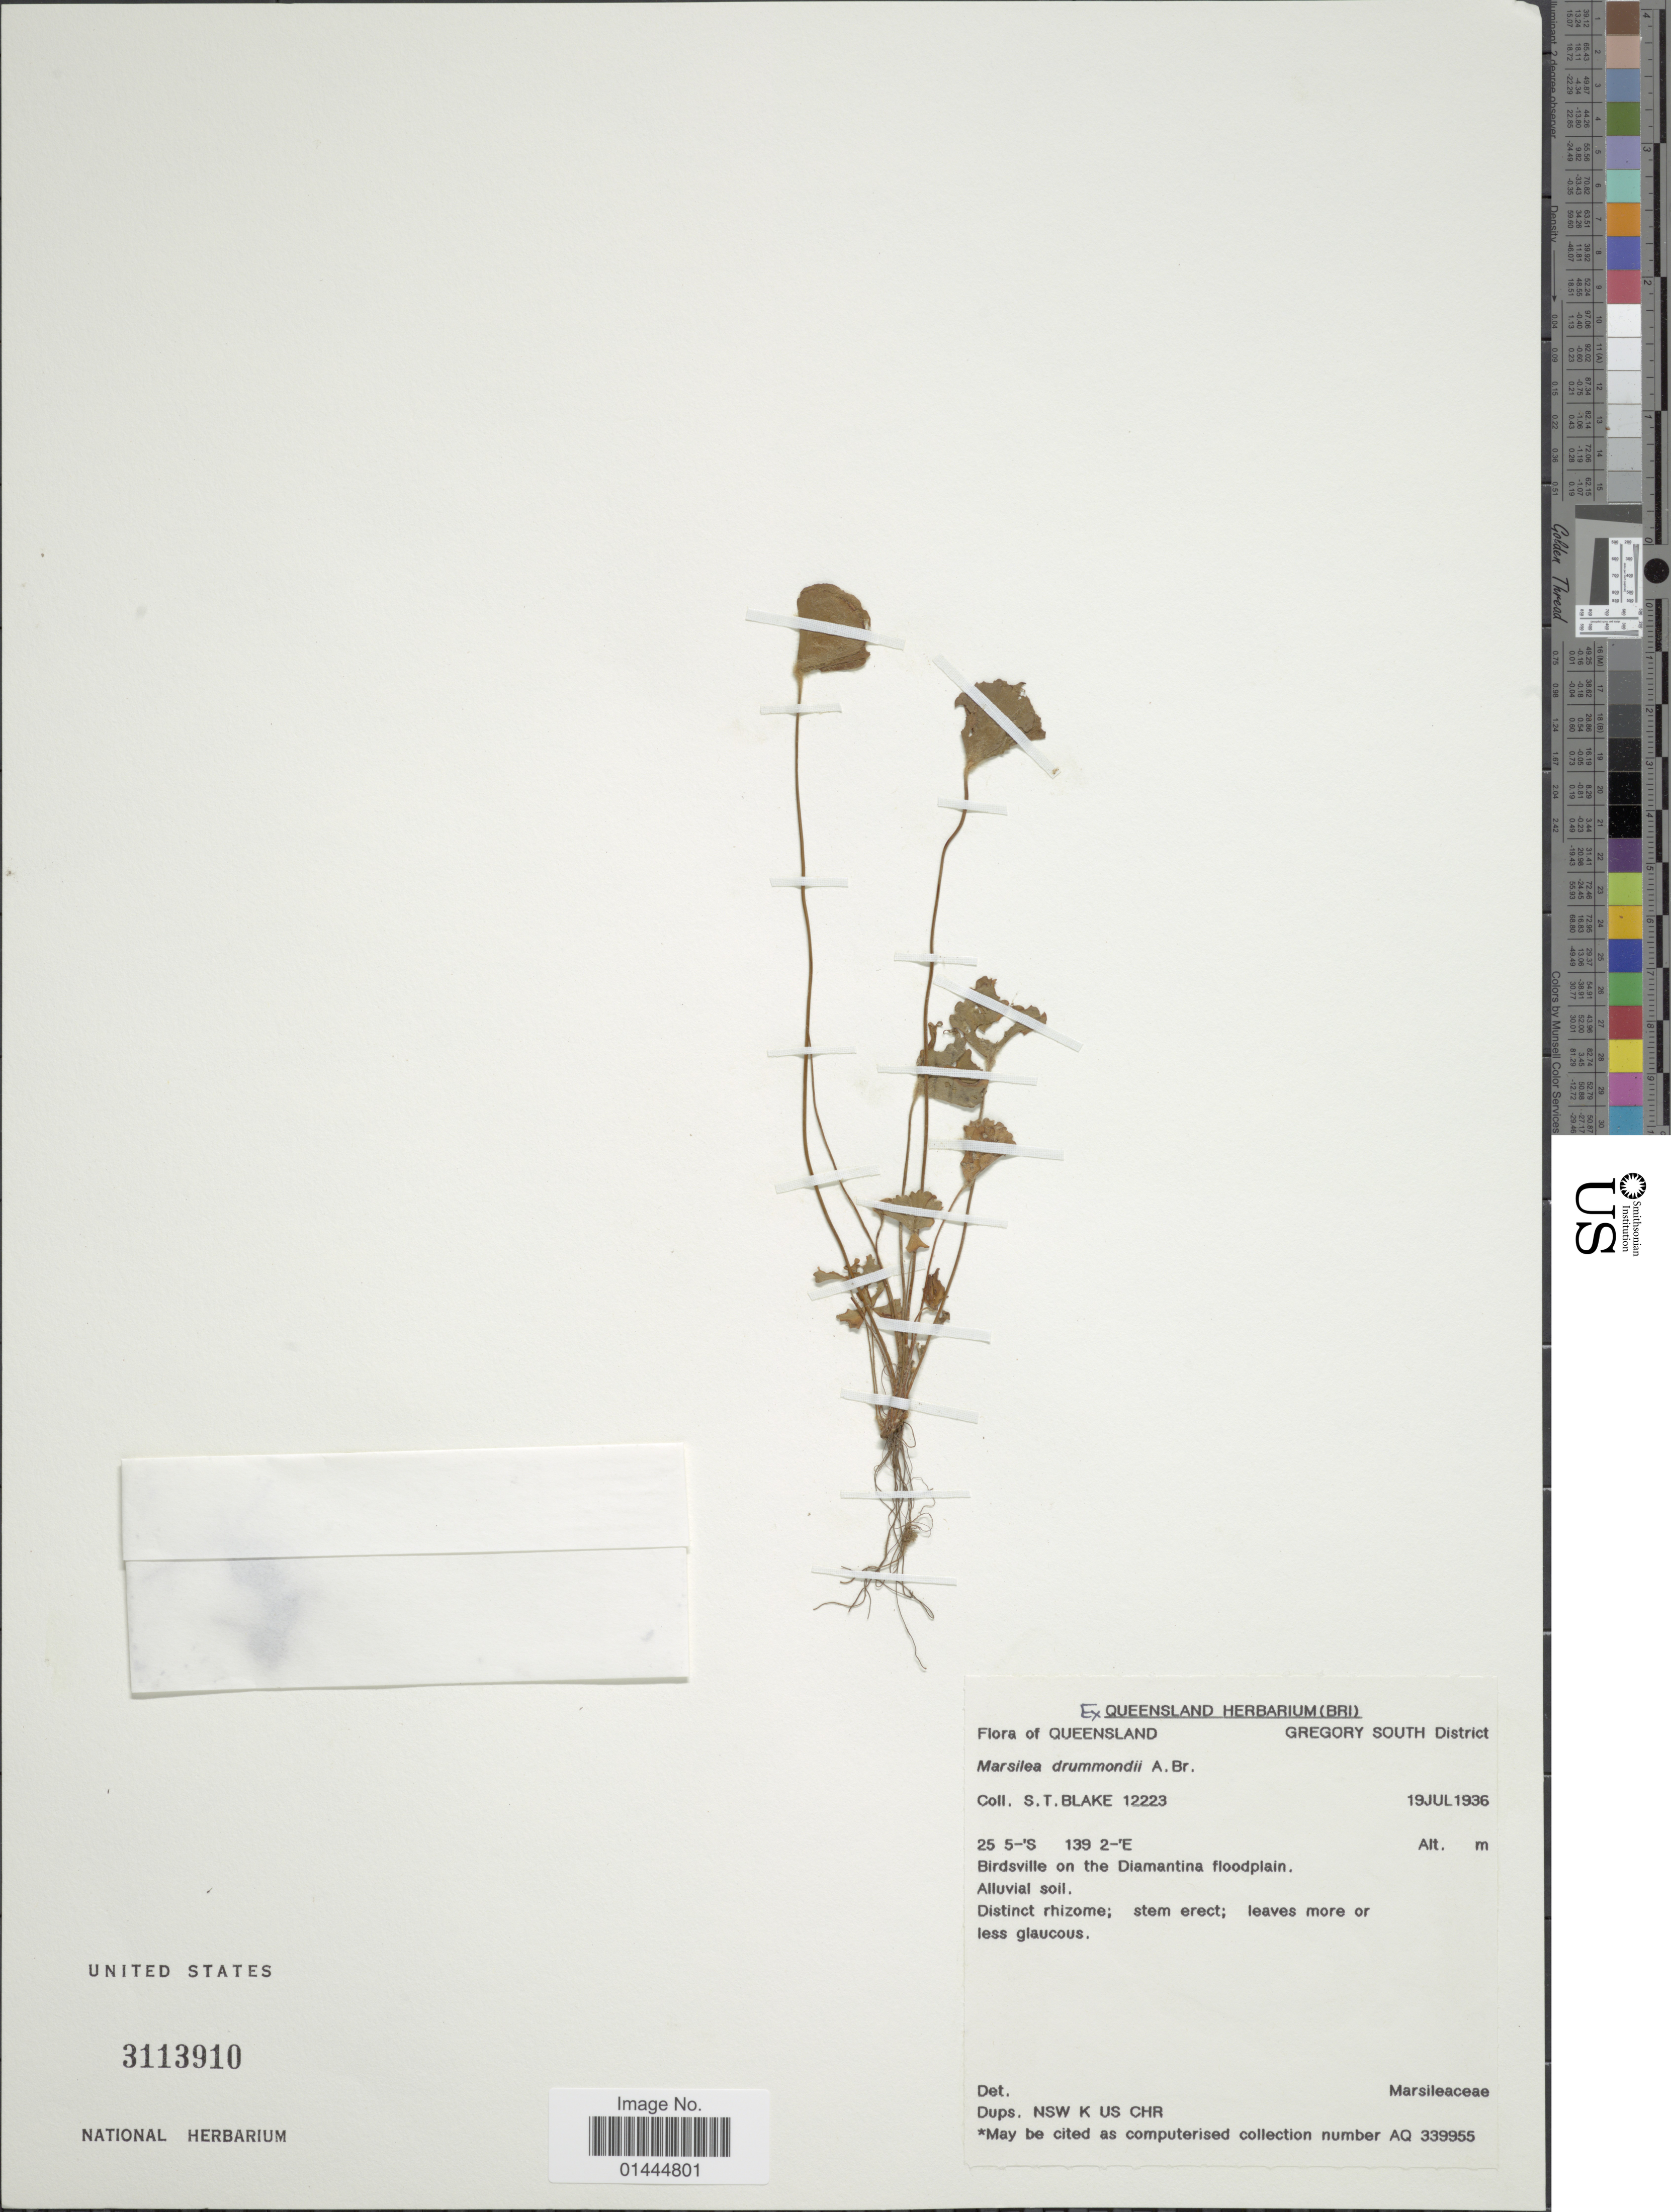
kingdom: Plantae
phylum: Tracheophyta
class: Polypodiopsida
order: Salviniales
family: Marsileaceae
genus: Marsilea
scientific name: Marsilea drummondii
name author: A. Braun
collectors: S. T. Blake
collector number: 12223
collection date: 1936-07-19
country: Australia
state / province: Queensland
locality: Gregory South District, Birdsville on the Diamantina floodplain.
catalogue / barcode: US 3113910